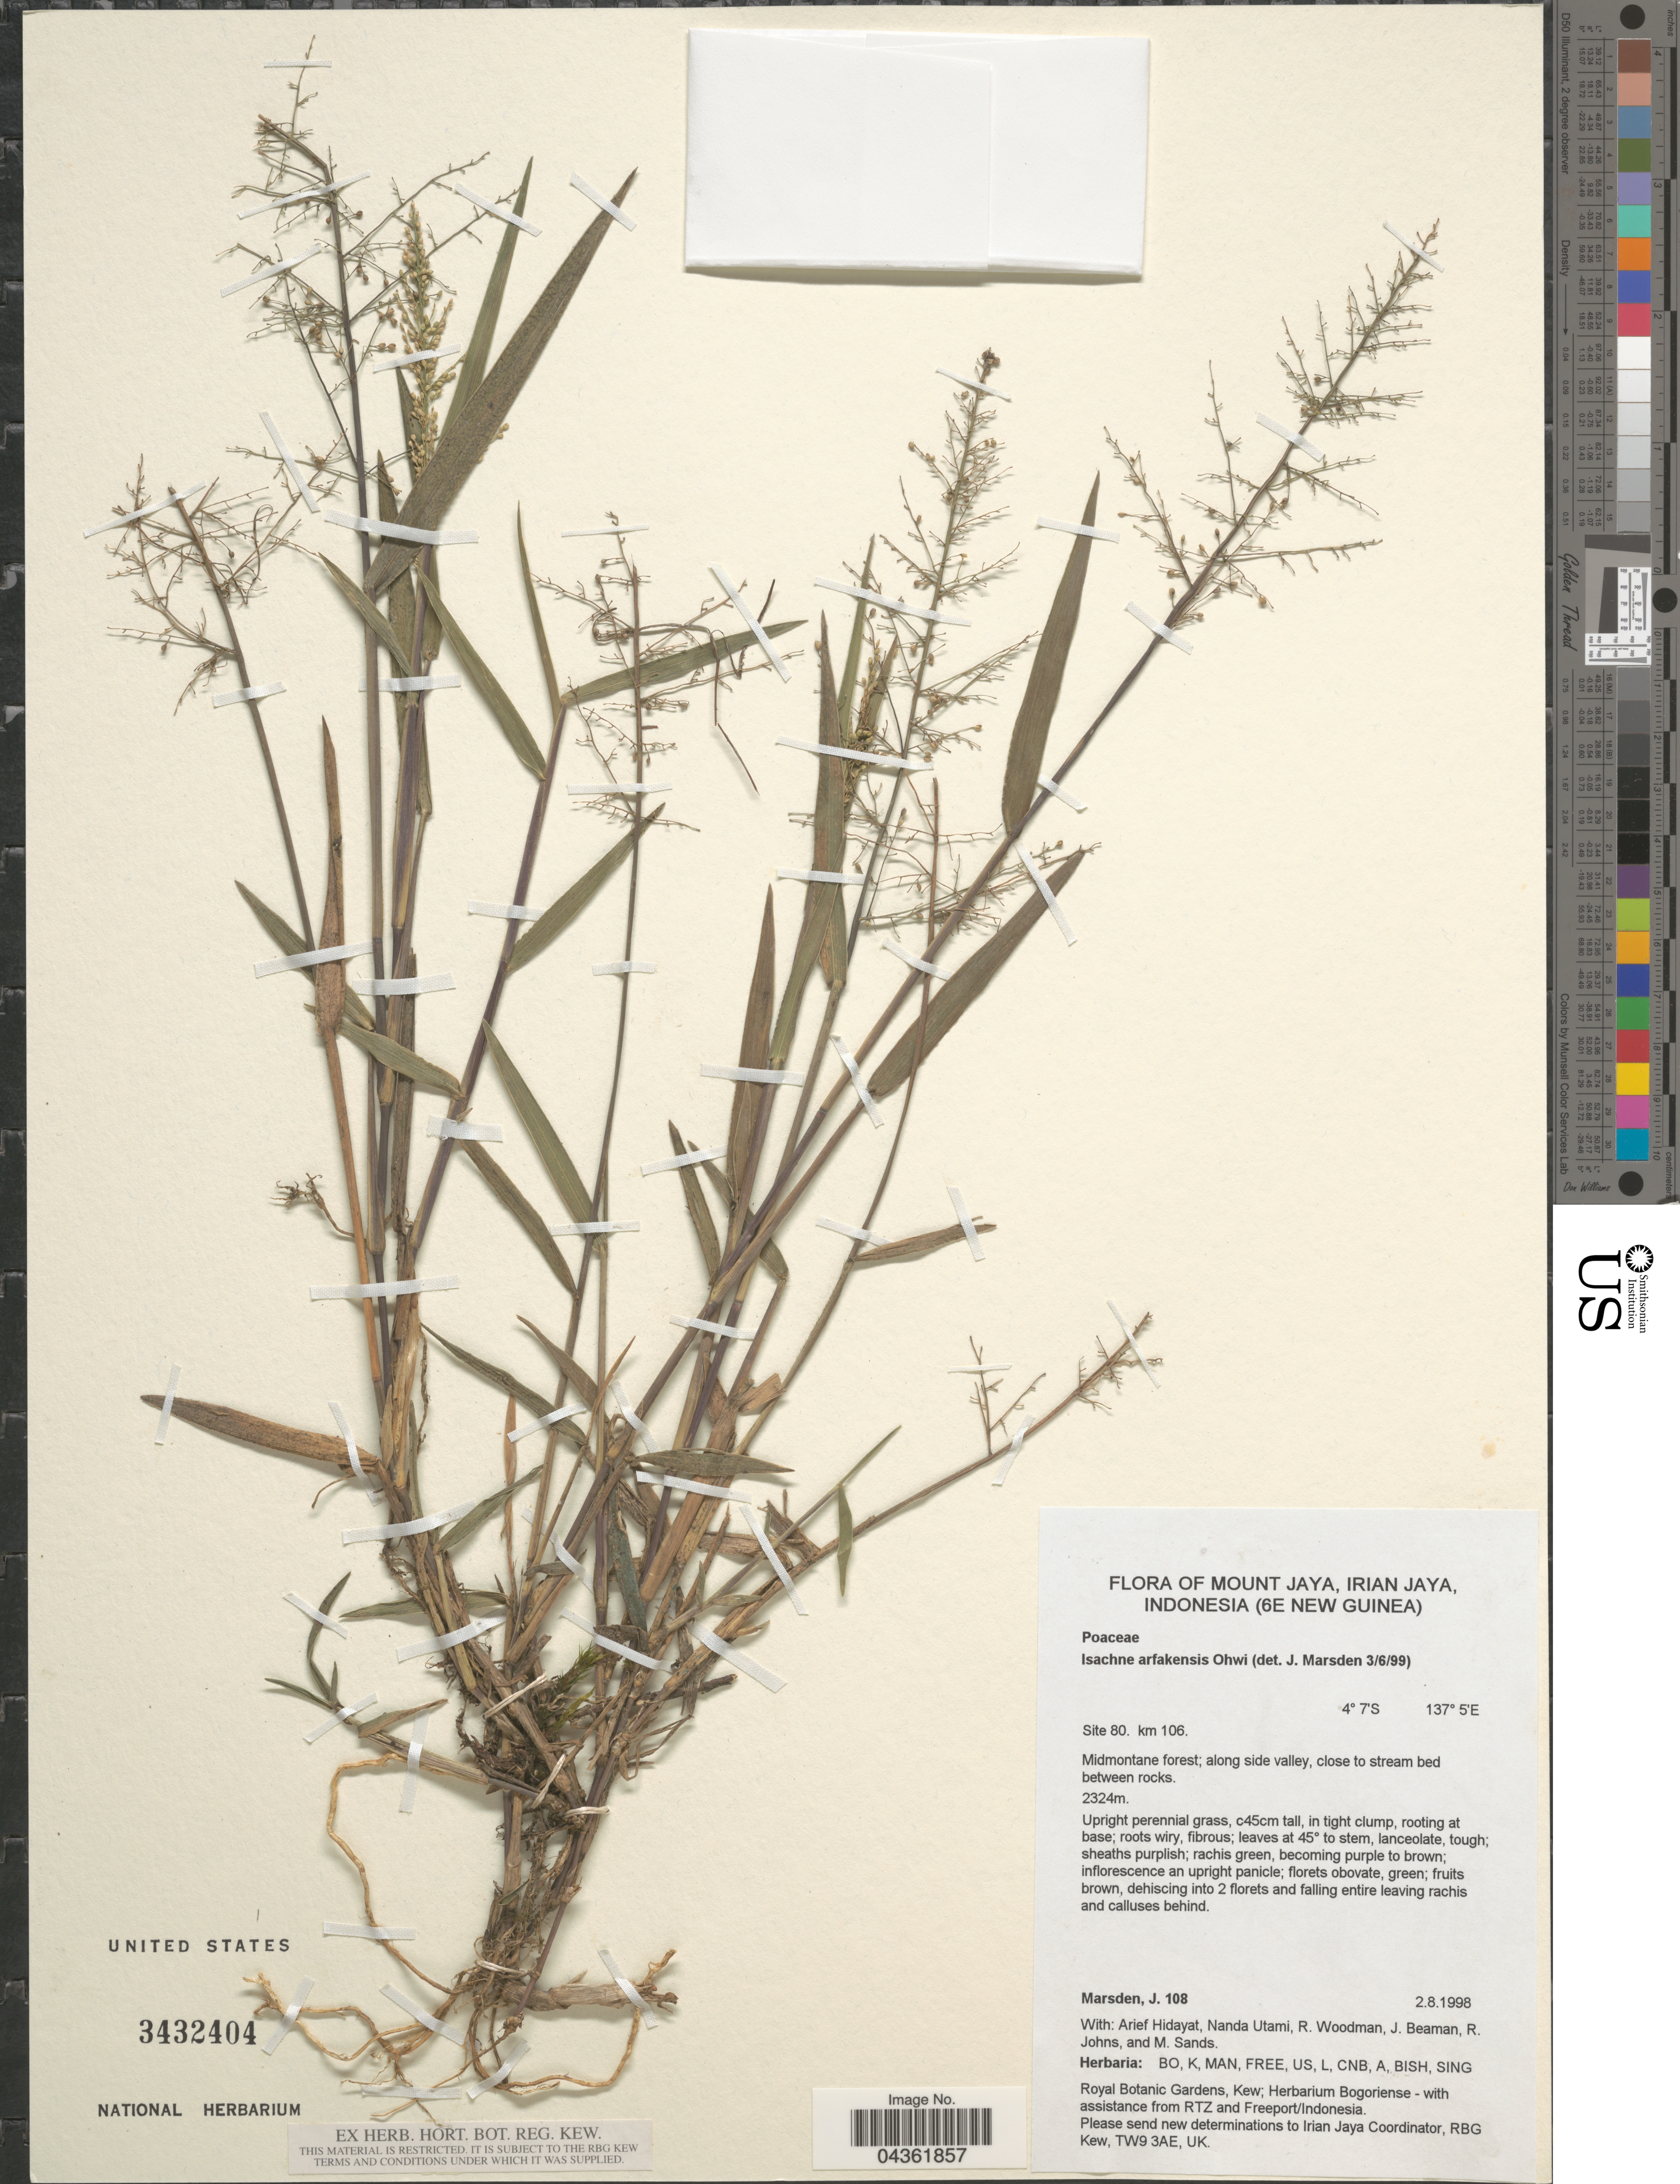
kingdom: Plantae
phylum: Tracheophyta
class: Liliopsida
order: Poales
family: Poaceae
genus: Isachne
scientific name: Isachne arfakensis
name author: Ohwi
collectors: J. Marsden, A. Hidayat, N. Utami & R. Woodman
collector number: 108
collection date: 1998-08-02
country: Indonesia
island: New Guinea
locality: Mount Jaya, Irian Jaya, (6E New Guinea). Site 80. Km 106. Midmontane forest; along side valley, close to stream bed between rocks.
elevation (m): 2324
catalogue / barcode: US 3432404